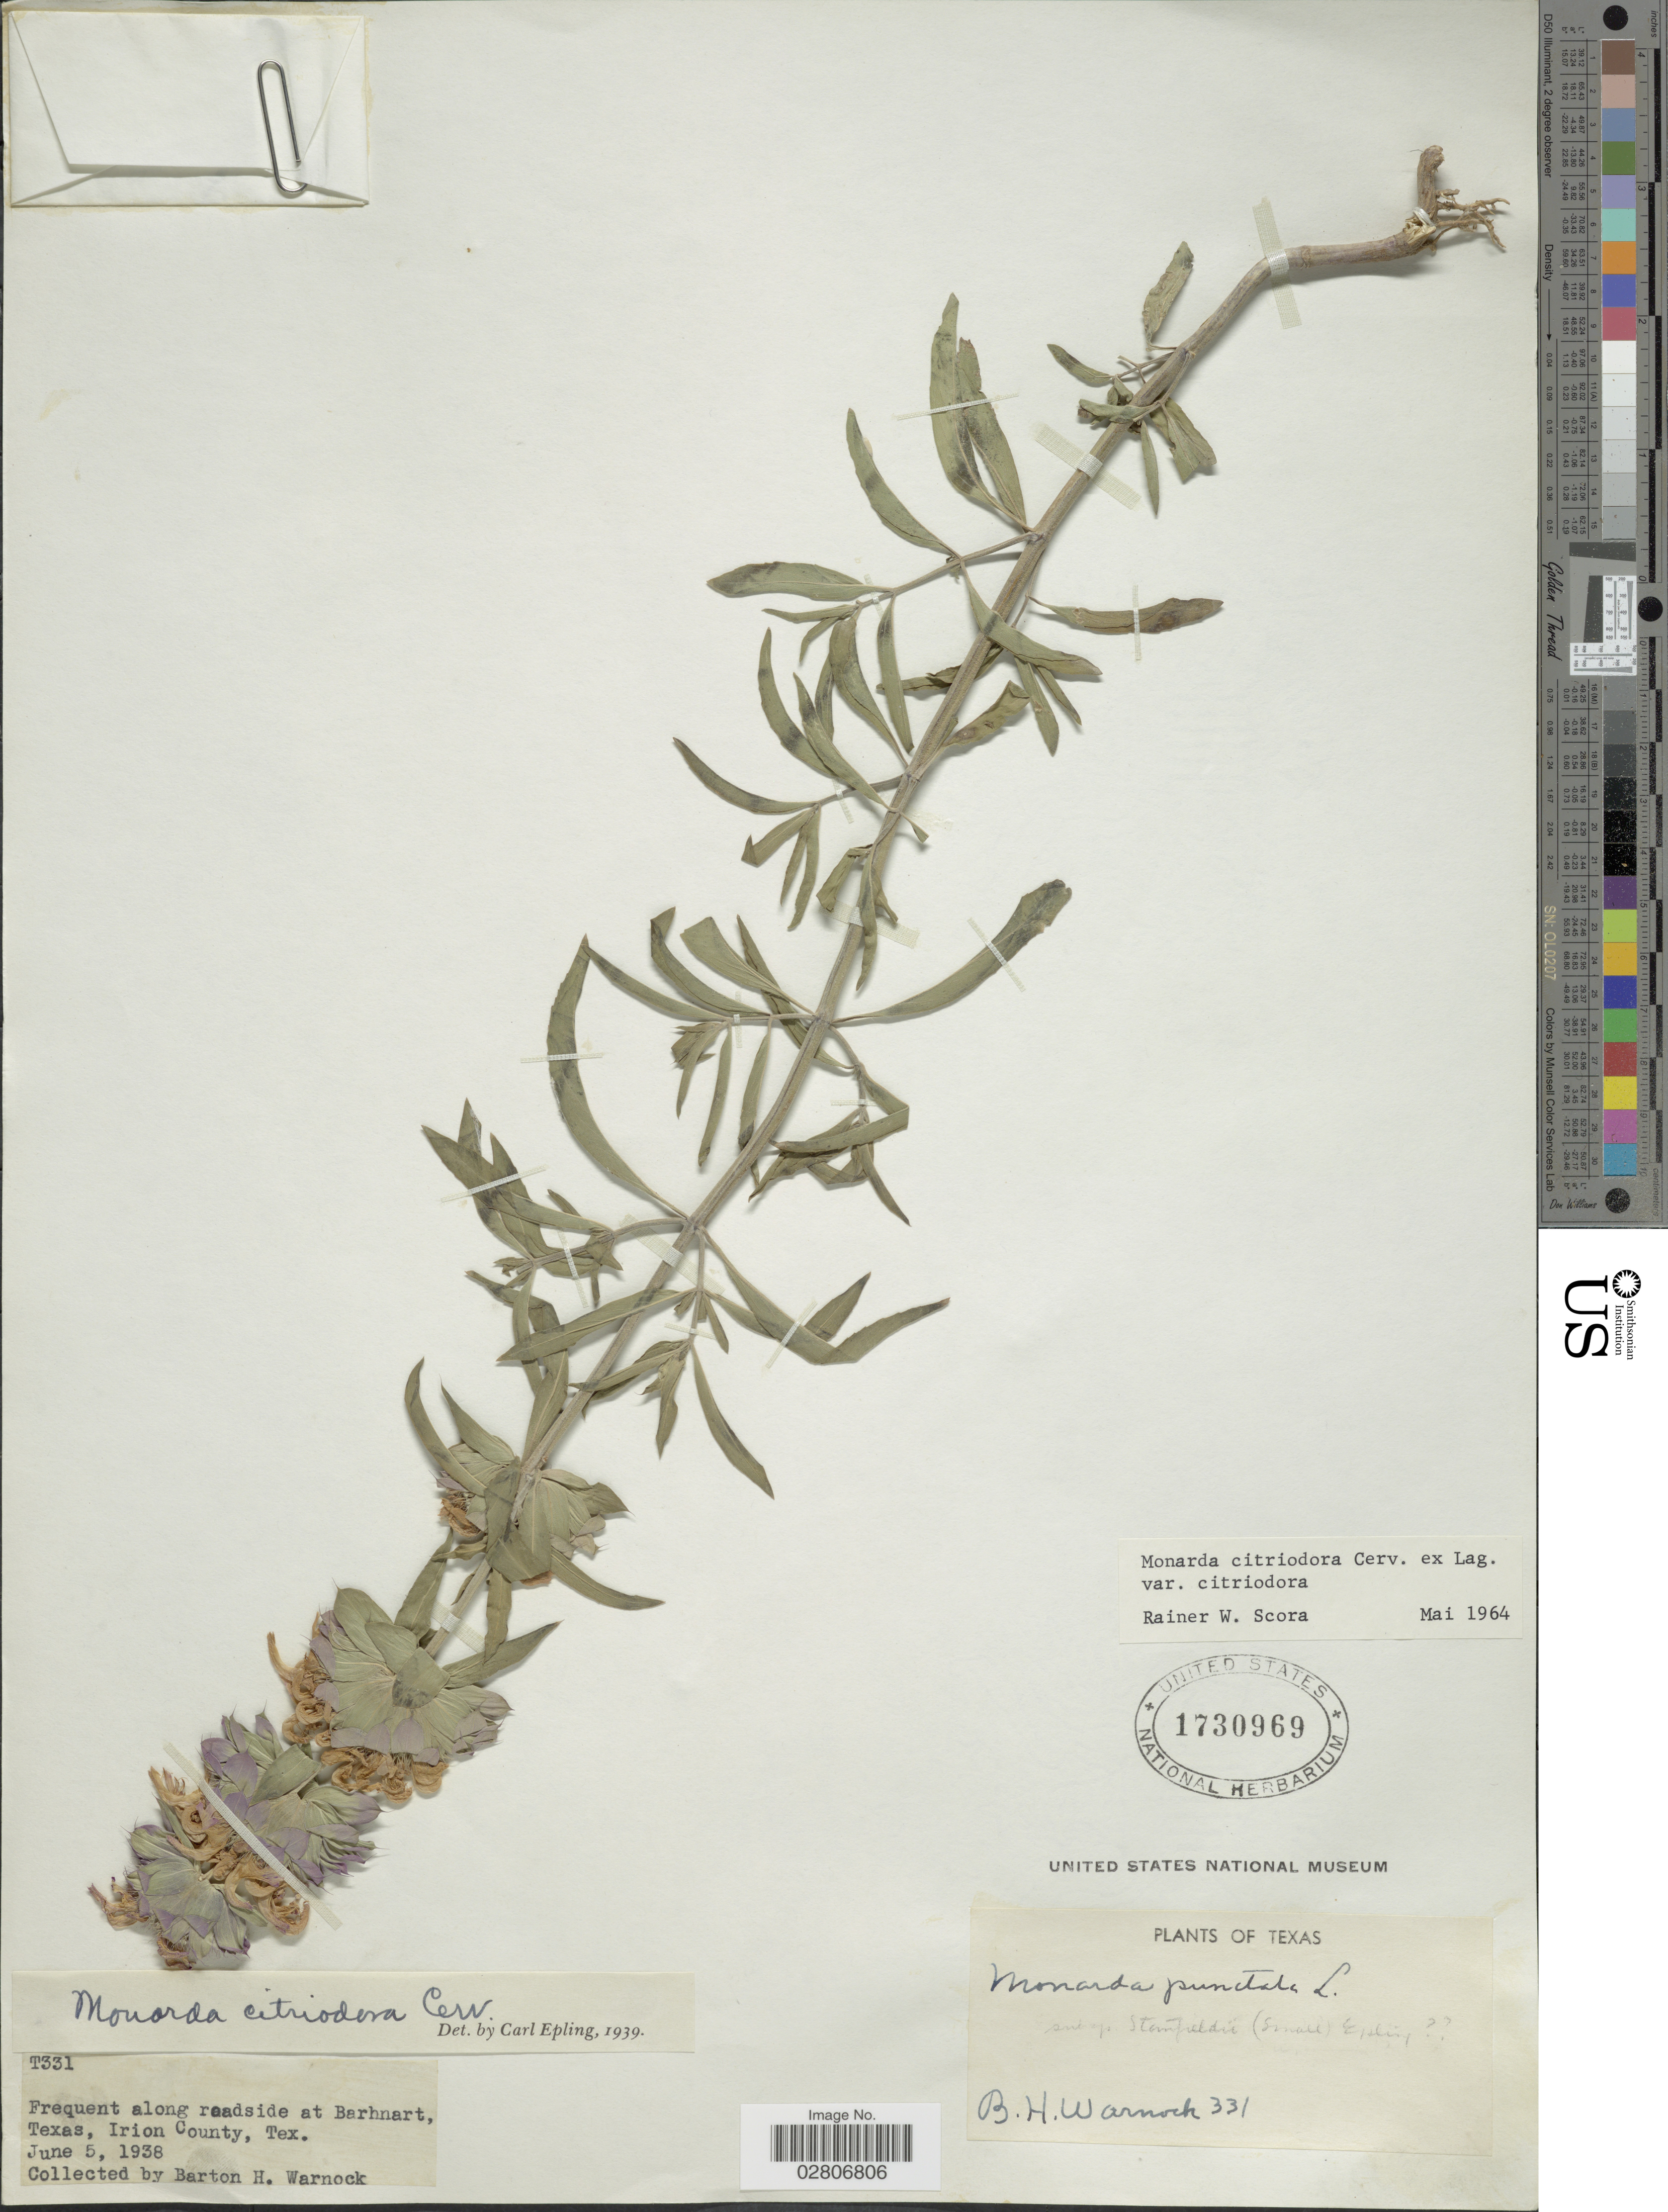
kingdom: Plantae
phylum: Tracheophyta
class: Magnoliopsida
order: Lamiales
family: Lamiaceae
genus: Monarda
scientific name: Monarda citriodora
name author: Cerv. ex Lag.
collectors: B. H. Warnock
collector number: T331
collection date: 1938-06-05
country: United States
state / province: Texas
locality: Frequent along roadside at Barhnart, Irion County.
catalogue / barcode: US 1730969